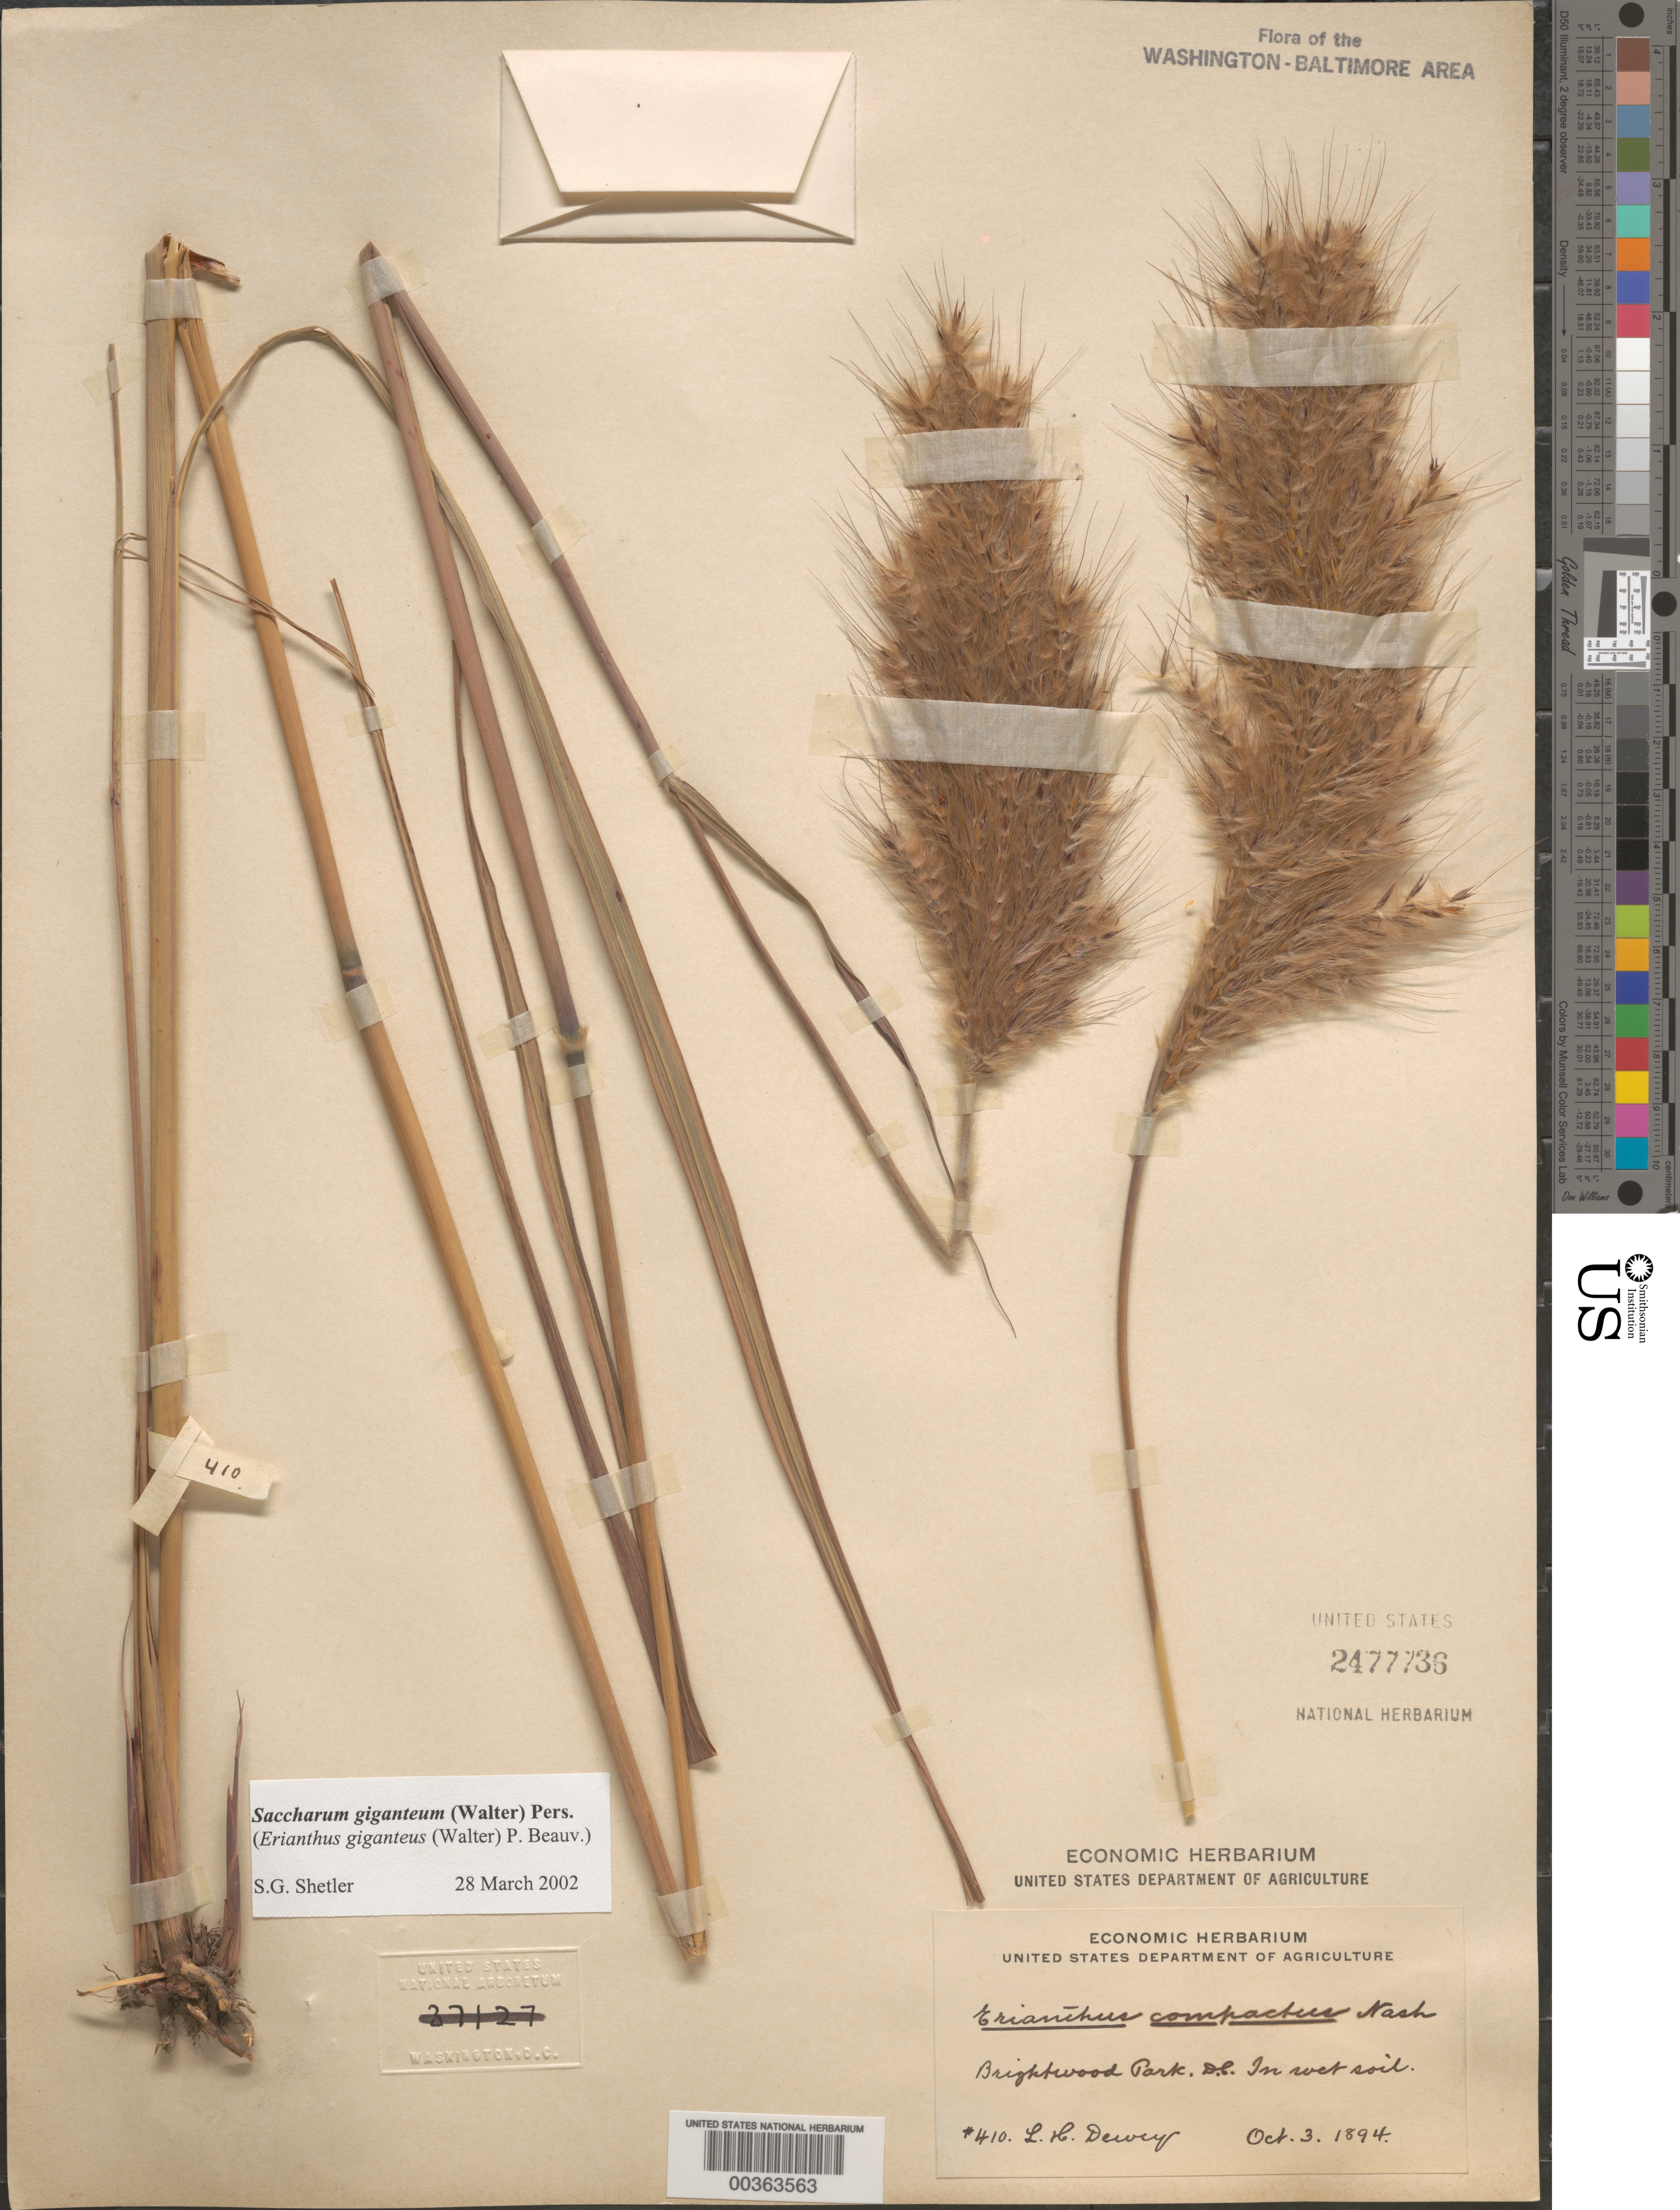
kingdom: Plantae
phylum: Tracheophyta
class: Liliopsida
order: Poales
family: Poaceae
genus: Erianthus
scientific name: Erianthus giganteus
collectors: L. H. Dewey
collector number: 410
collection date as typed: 03 Oct 1894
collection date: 1894-10-03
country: United States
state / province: District of Columbia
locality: Brightwood Park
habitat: In wet soil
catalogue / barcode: US 2477736